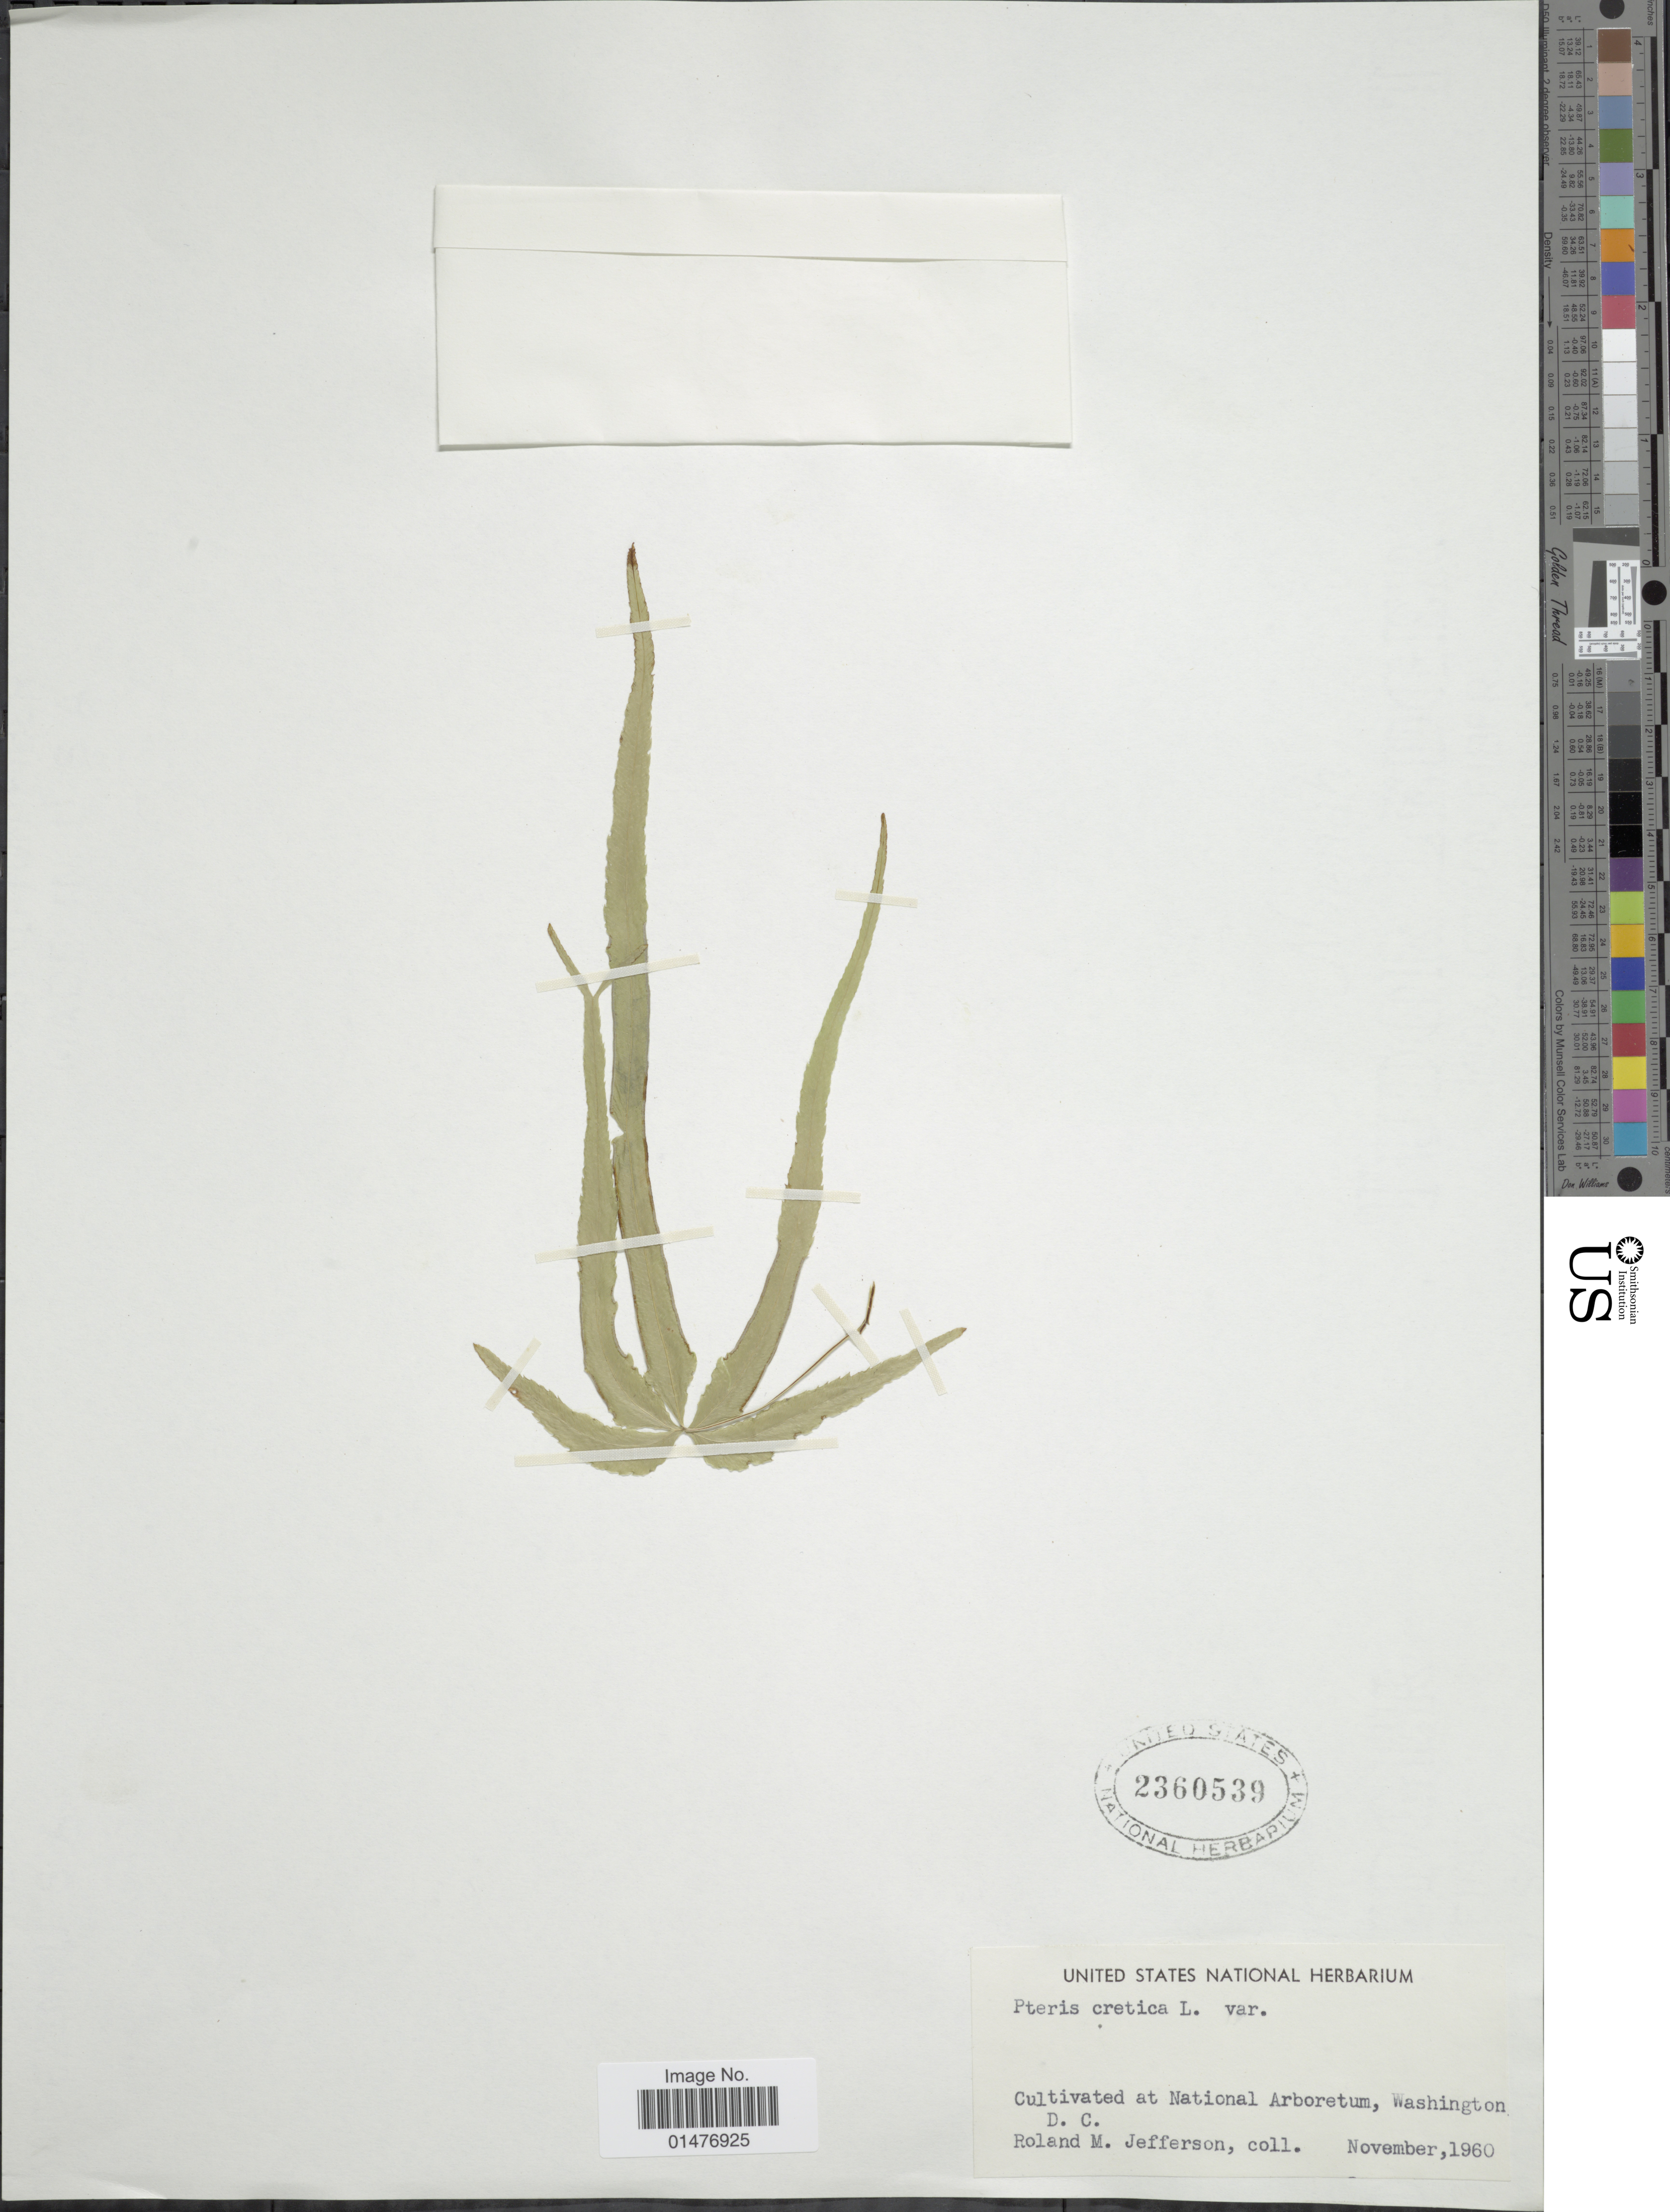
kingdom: Plantae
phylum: Tracheophyta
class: Polypodiopsida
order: Polypodiales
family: Pteridaceae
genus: Pteris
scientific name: Pteris sp.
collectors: R. Jefferson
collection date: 1960-11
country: United States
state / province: District of Columbia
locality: National Arboretum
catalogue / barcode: US 2360539